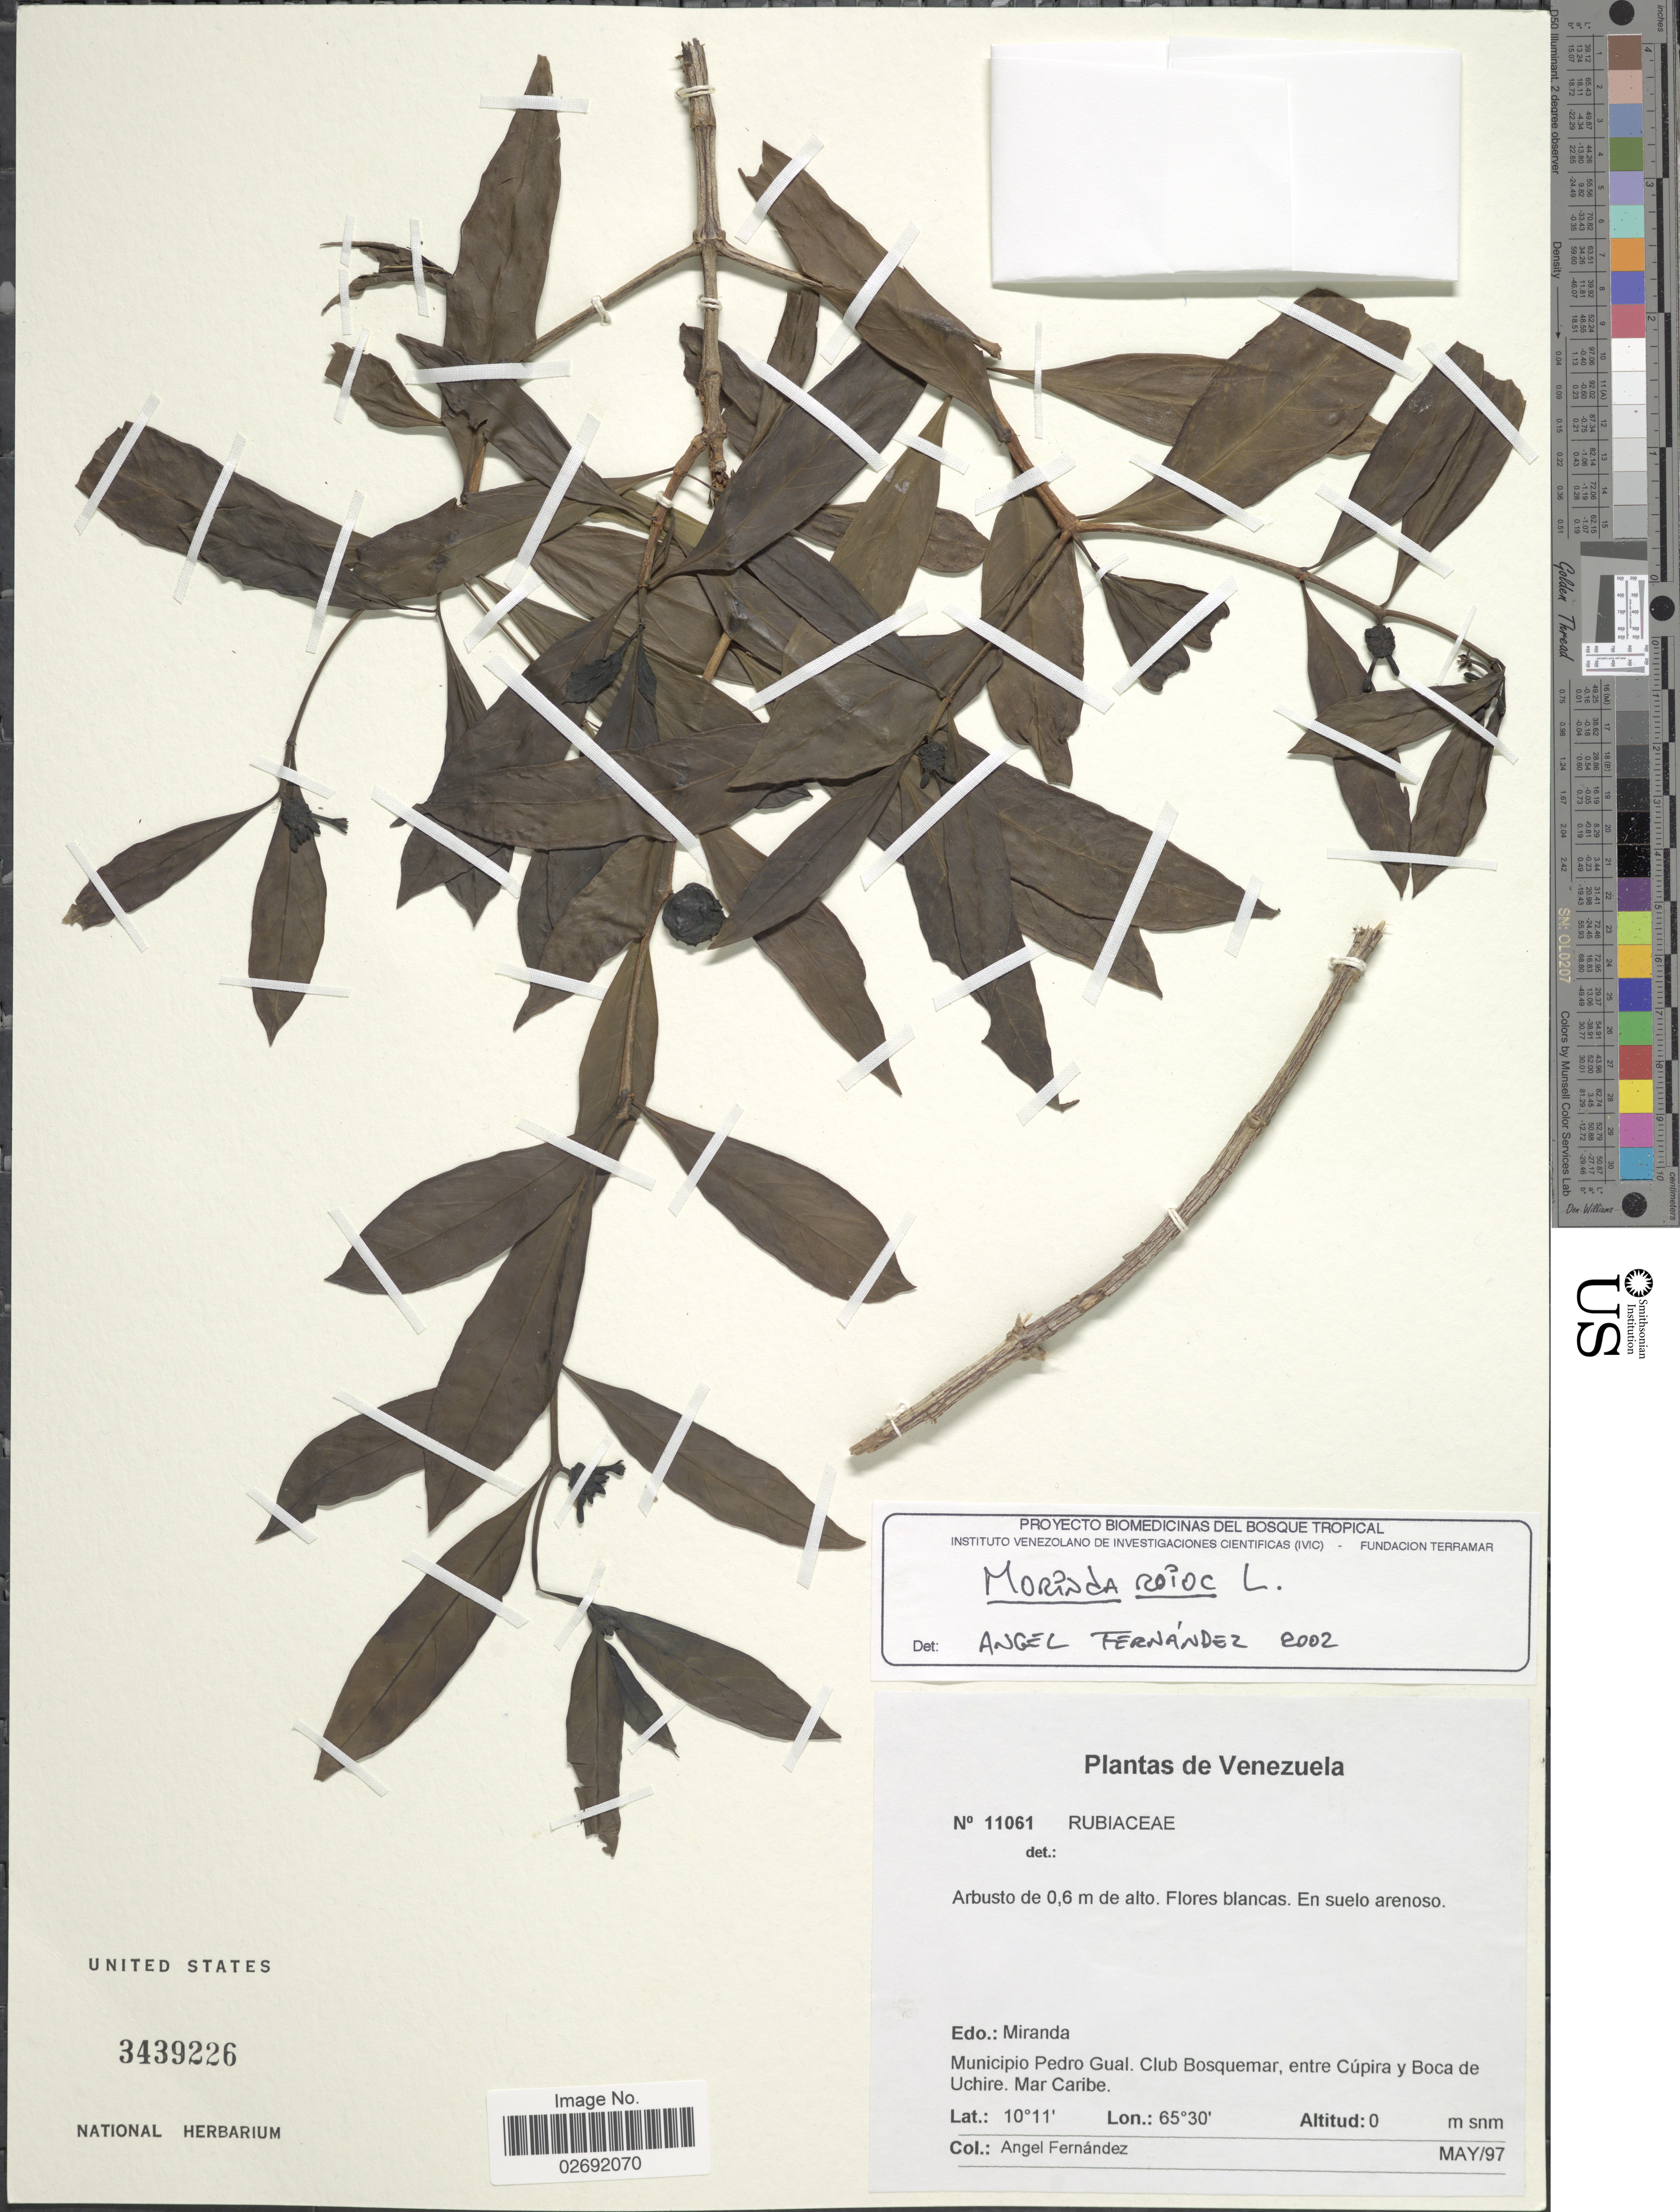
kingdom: Plantae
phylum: Tracheophyta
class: Magnoliopsida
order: Gentianales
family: Rubiaceae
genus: Morinda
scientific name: Morinda royoc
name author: L.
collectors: Á. Fernández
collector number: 11061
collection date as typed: Transcribed d/m/y: /5/97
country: Venezuela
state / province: Miranda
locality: Municipio Pedro Gual. Club Bosquemar, entre Cúpira y Boca de Uchire. Mar Caribe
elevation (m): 0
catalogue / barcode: US 3439226